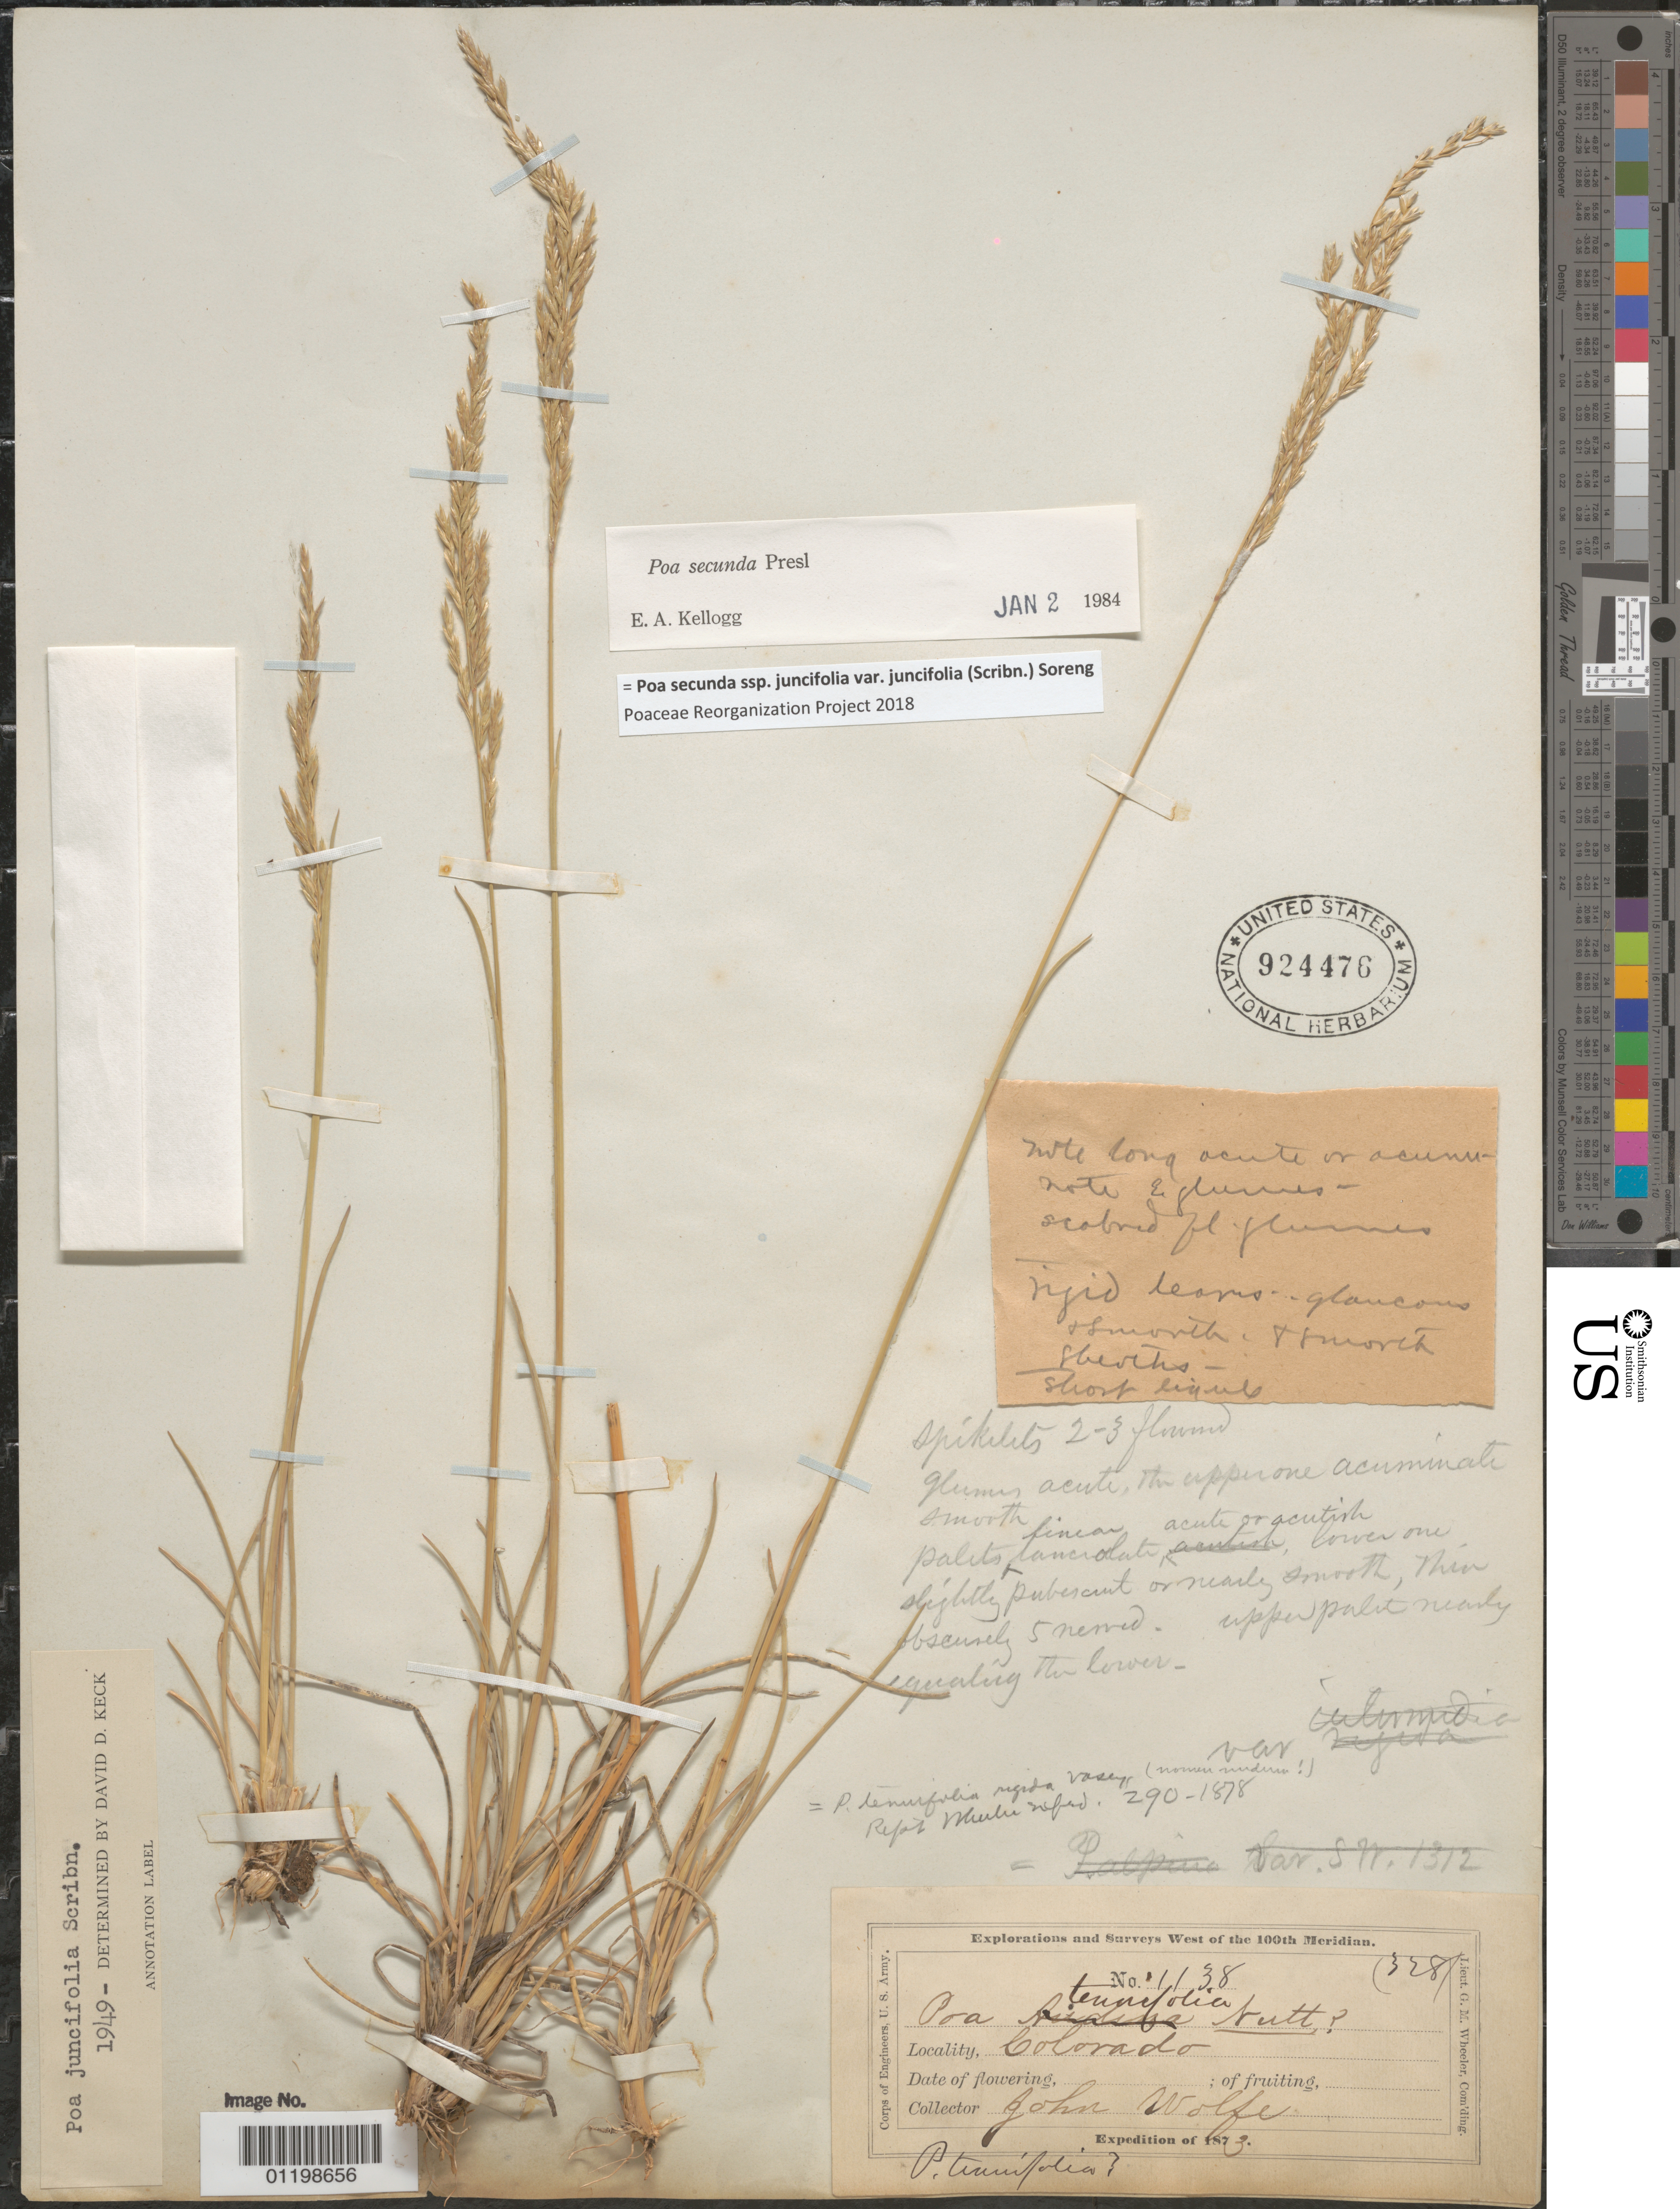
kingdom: Plantae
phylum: Tracheophyta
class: Liliopsida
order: Poales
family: Poaceae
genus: Poa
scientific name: Poa secunda subsp. juncifolia var. juncifolia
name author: (Scribn.) Soreng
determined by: Poaceae Reorganization Project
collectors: J. Wolf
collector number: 1138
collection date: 1873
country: United States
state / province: Colorado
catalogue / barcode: US 924476